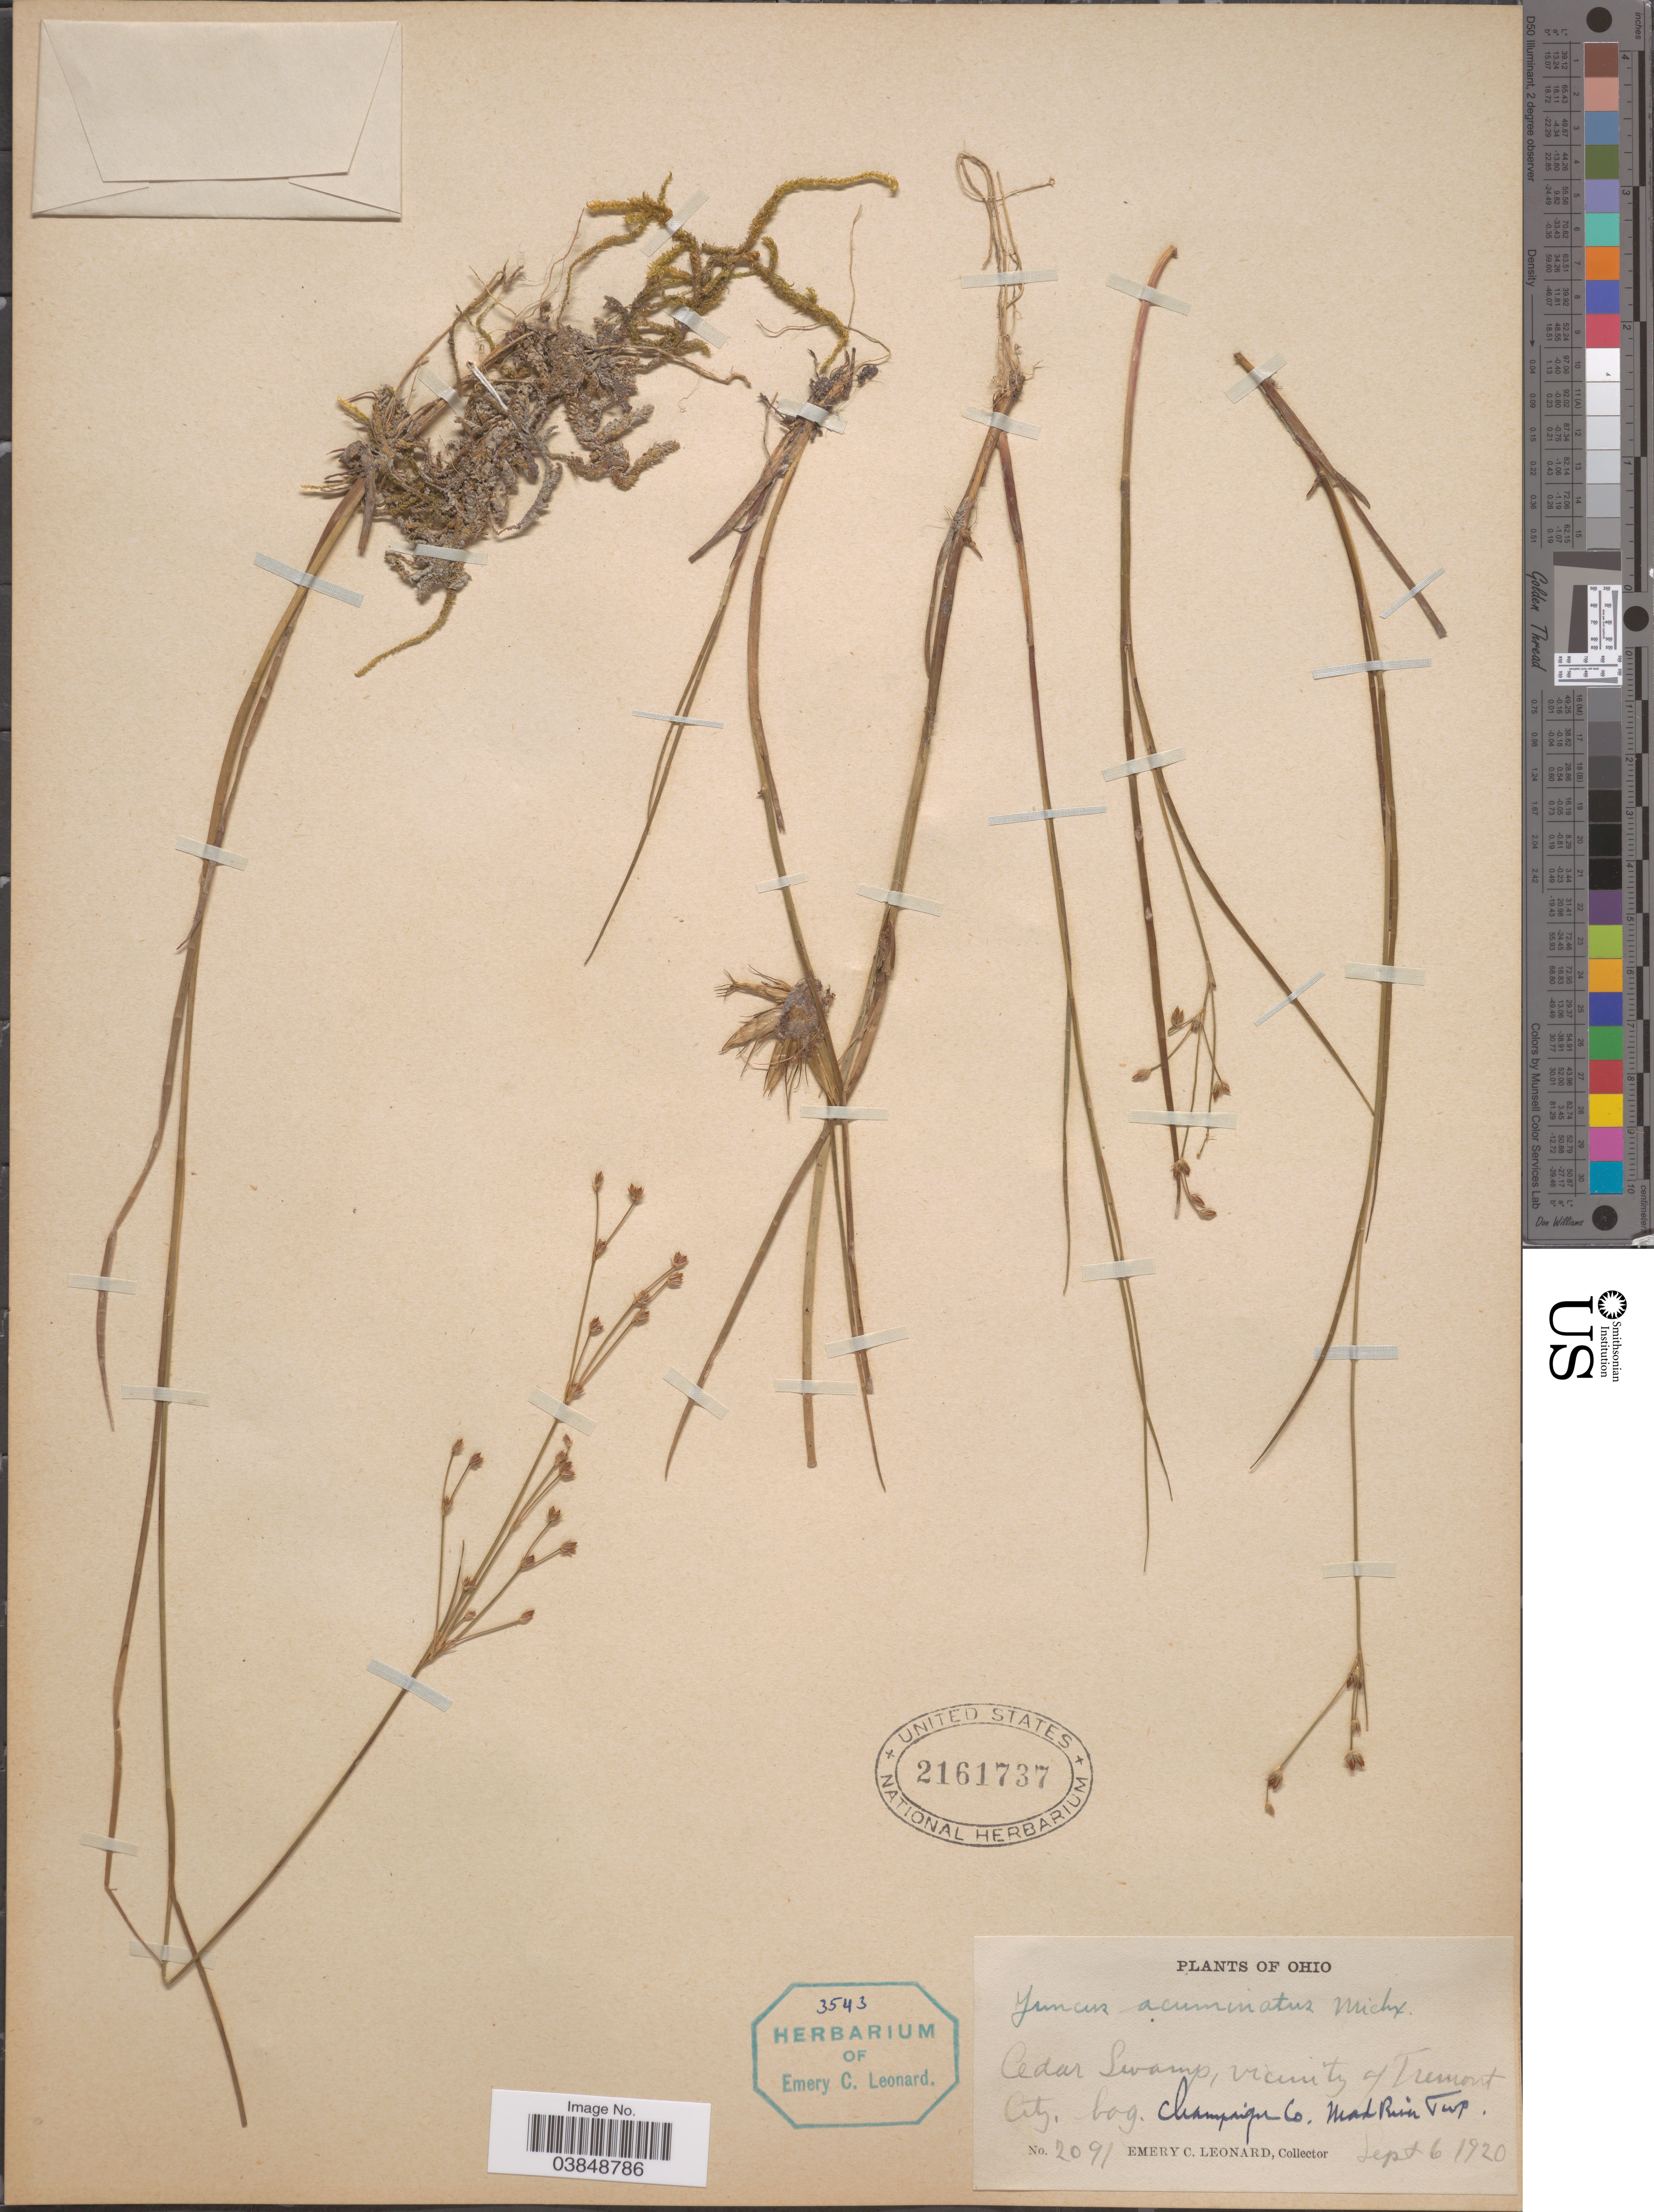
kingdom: Plantae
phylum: Tracheophyta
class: Liliopsida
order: Poales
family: Juncaceae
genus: Juncus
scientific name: Juncus acuminatus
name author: Michx.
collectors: E. C. Leonard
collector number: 2091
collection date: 1920-09-06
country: United States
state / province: Ohio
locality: Cedar Swamp, vicinity of Tremont City, bog. Champaign Co. Mad River Twp.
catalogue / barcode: US 2161737